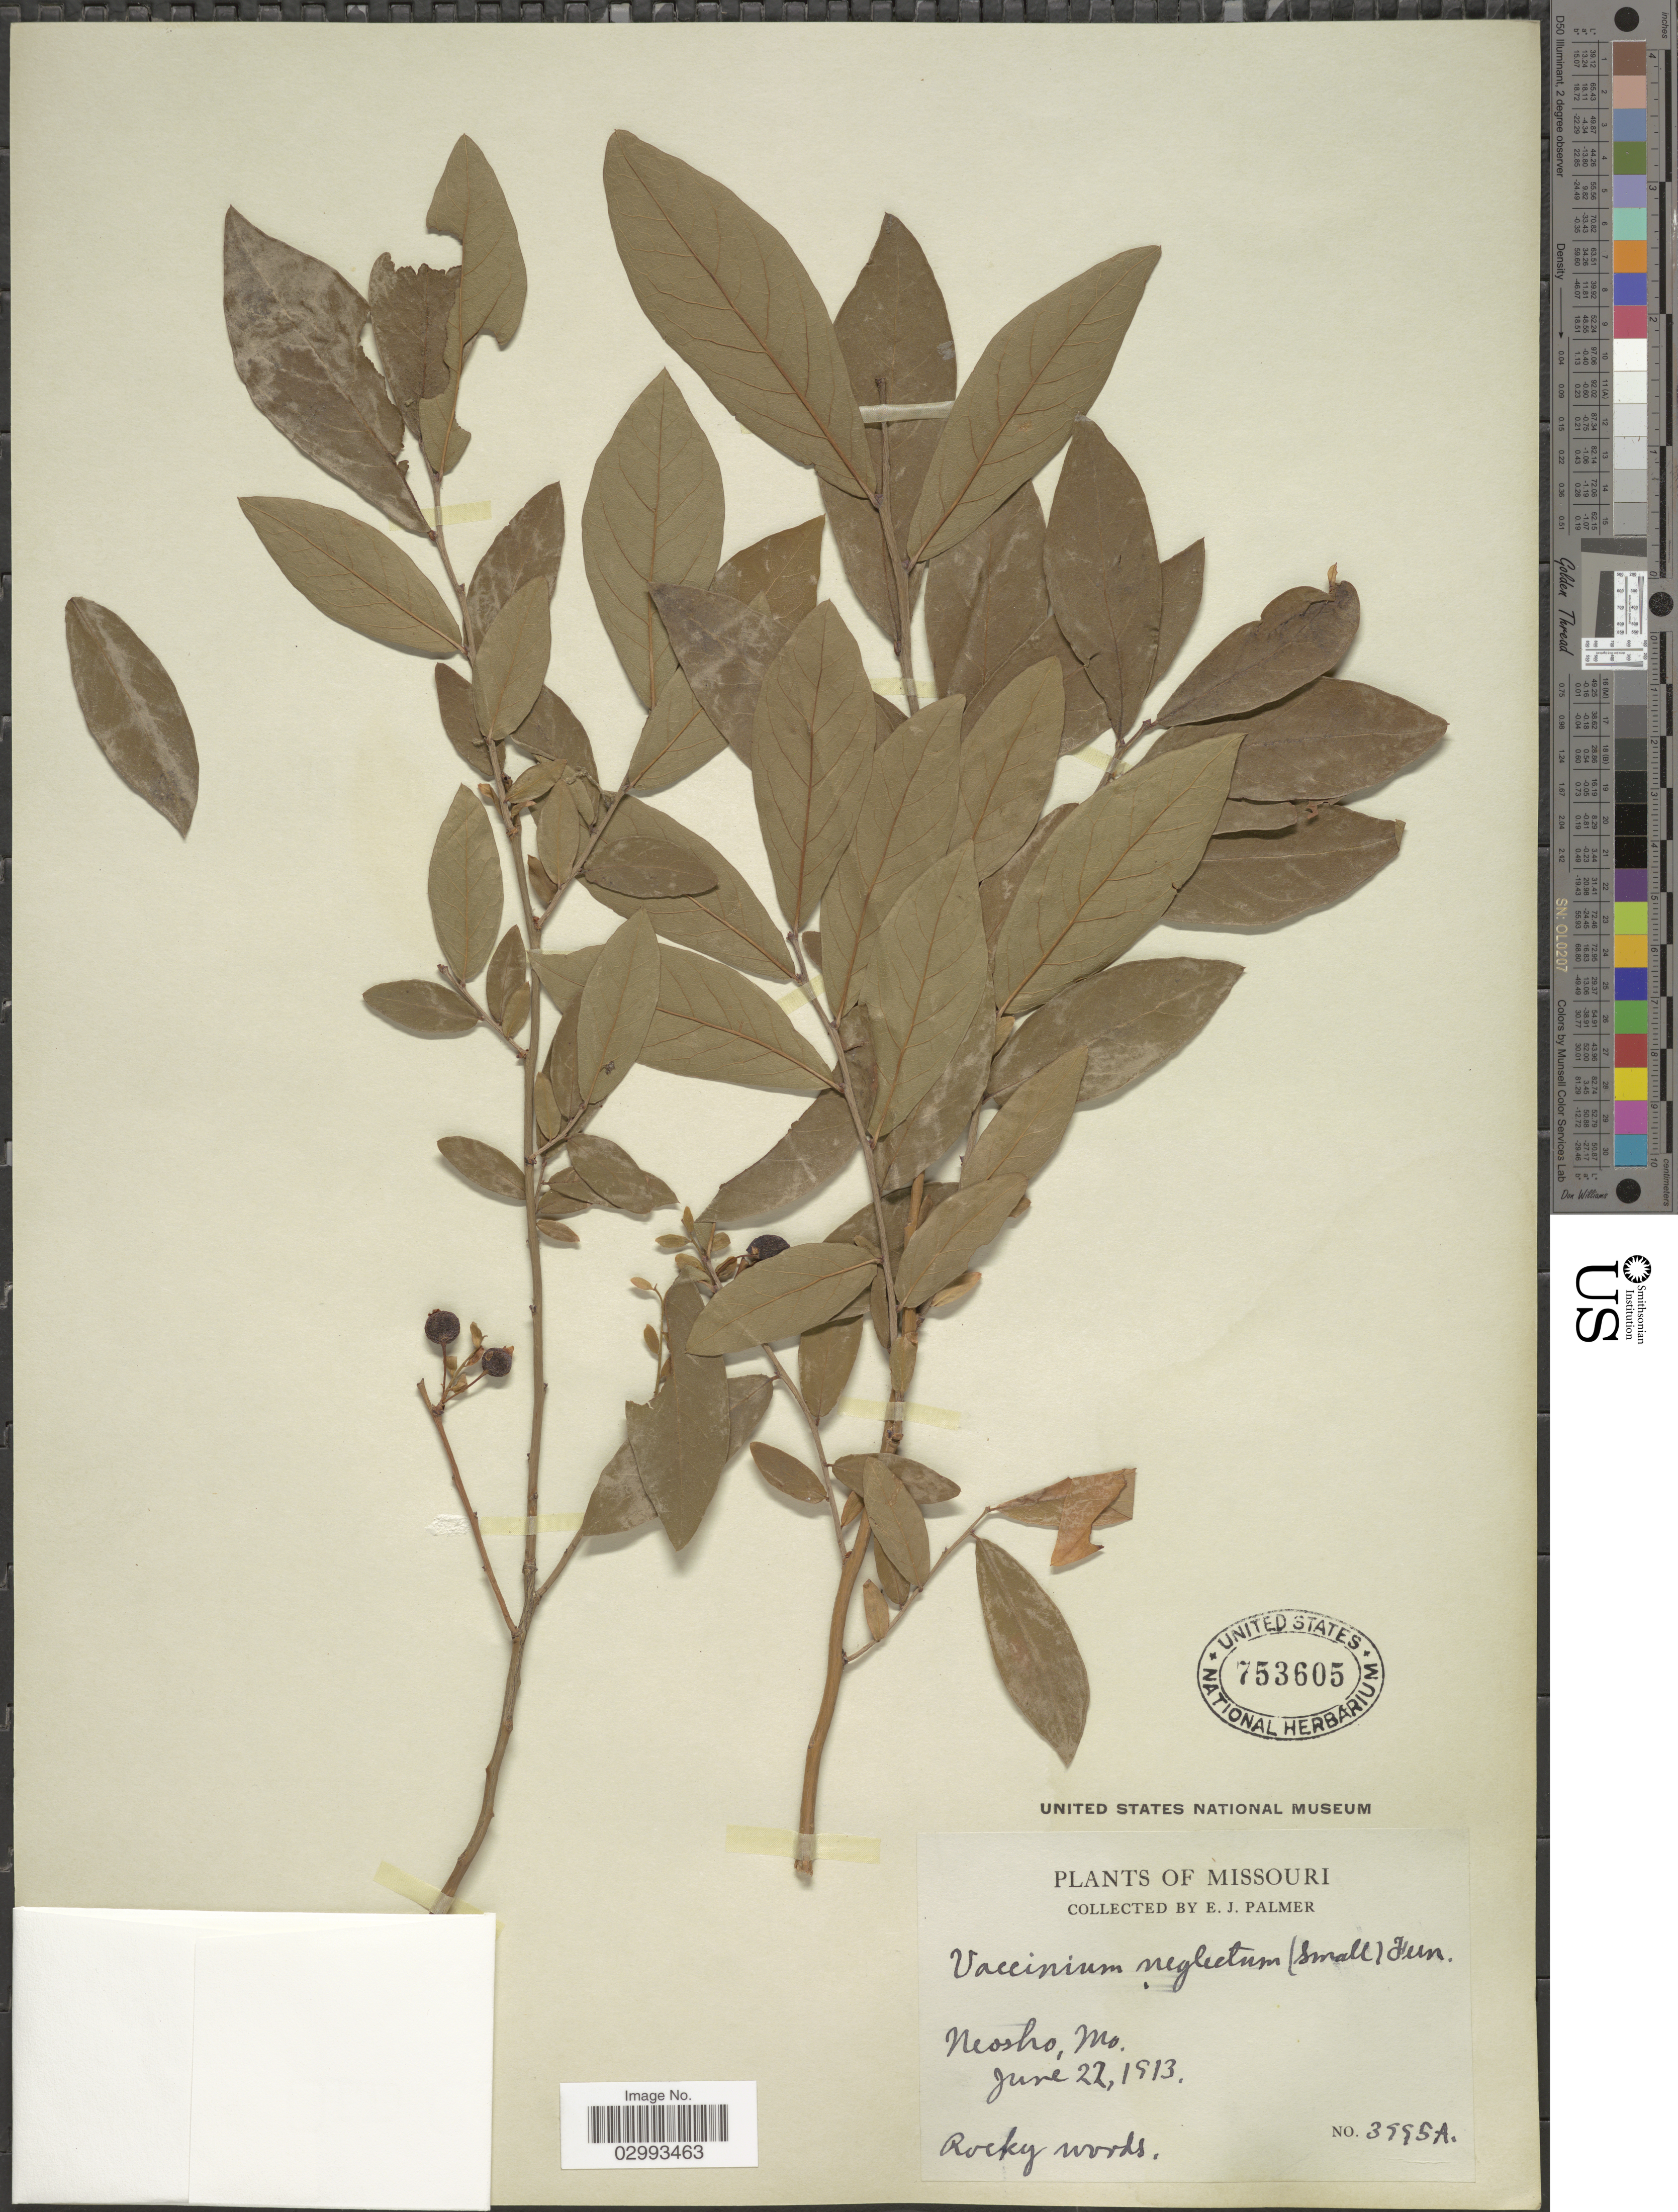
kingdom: Plantae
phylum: Tracheophyta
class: Magnoliopsida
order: Ericales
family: Ericaceae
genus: Polycodium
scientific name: Polycodium stamineum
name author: (L.) Greene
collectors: E. J. Palmer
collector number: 3995A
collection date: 1913-06-22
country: United States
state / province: Missouri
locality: Neosho.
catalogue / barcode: US 753605